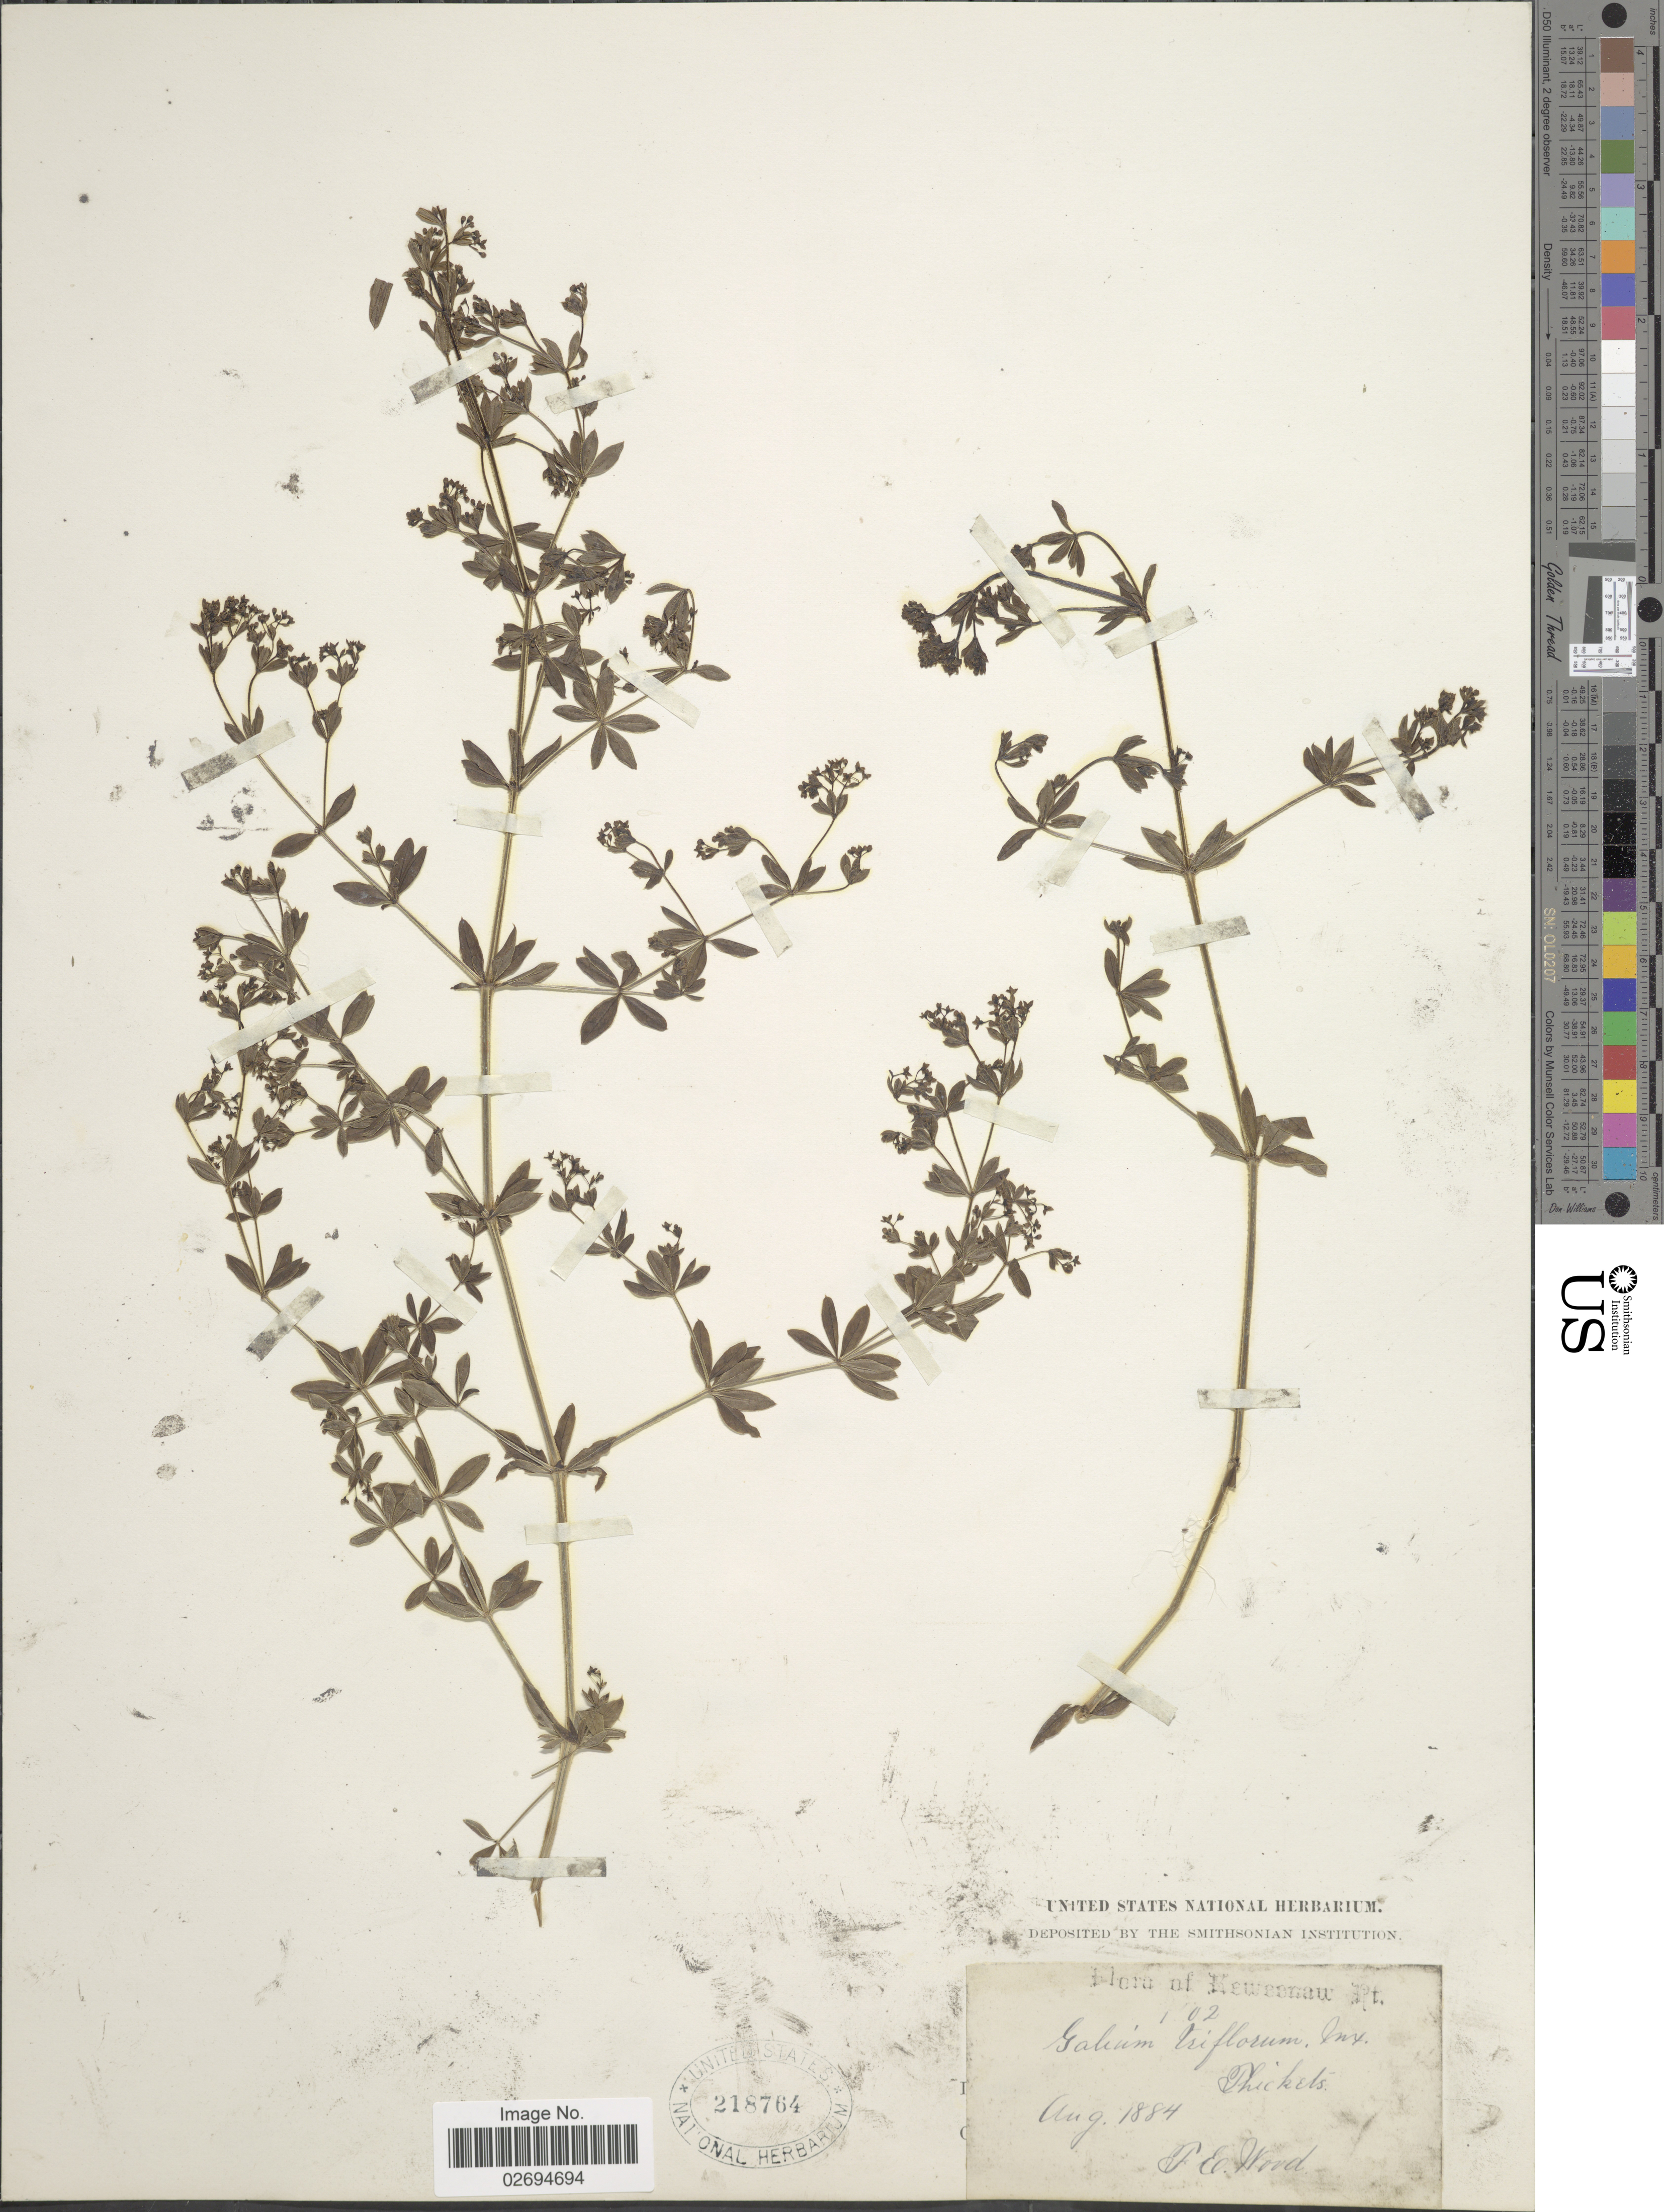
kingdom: Plantae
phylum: Tracheophyta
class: Magnoliopsida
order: Gentianales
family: Rubiaceae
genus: Galium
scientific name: Galium triflorum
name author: Michx.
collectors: F. Wood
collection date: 1884-08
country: United States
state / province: Vermont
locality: Keweenaw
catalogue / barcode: US 218764